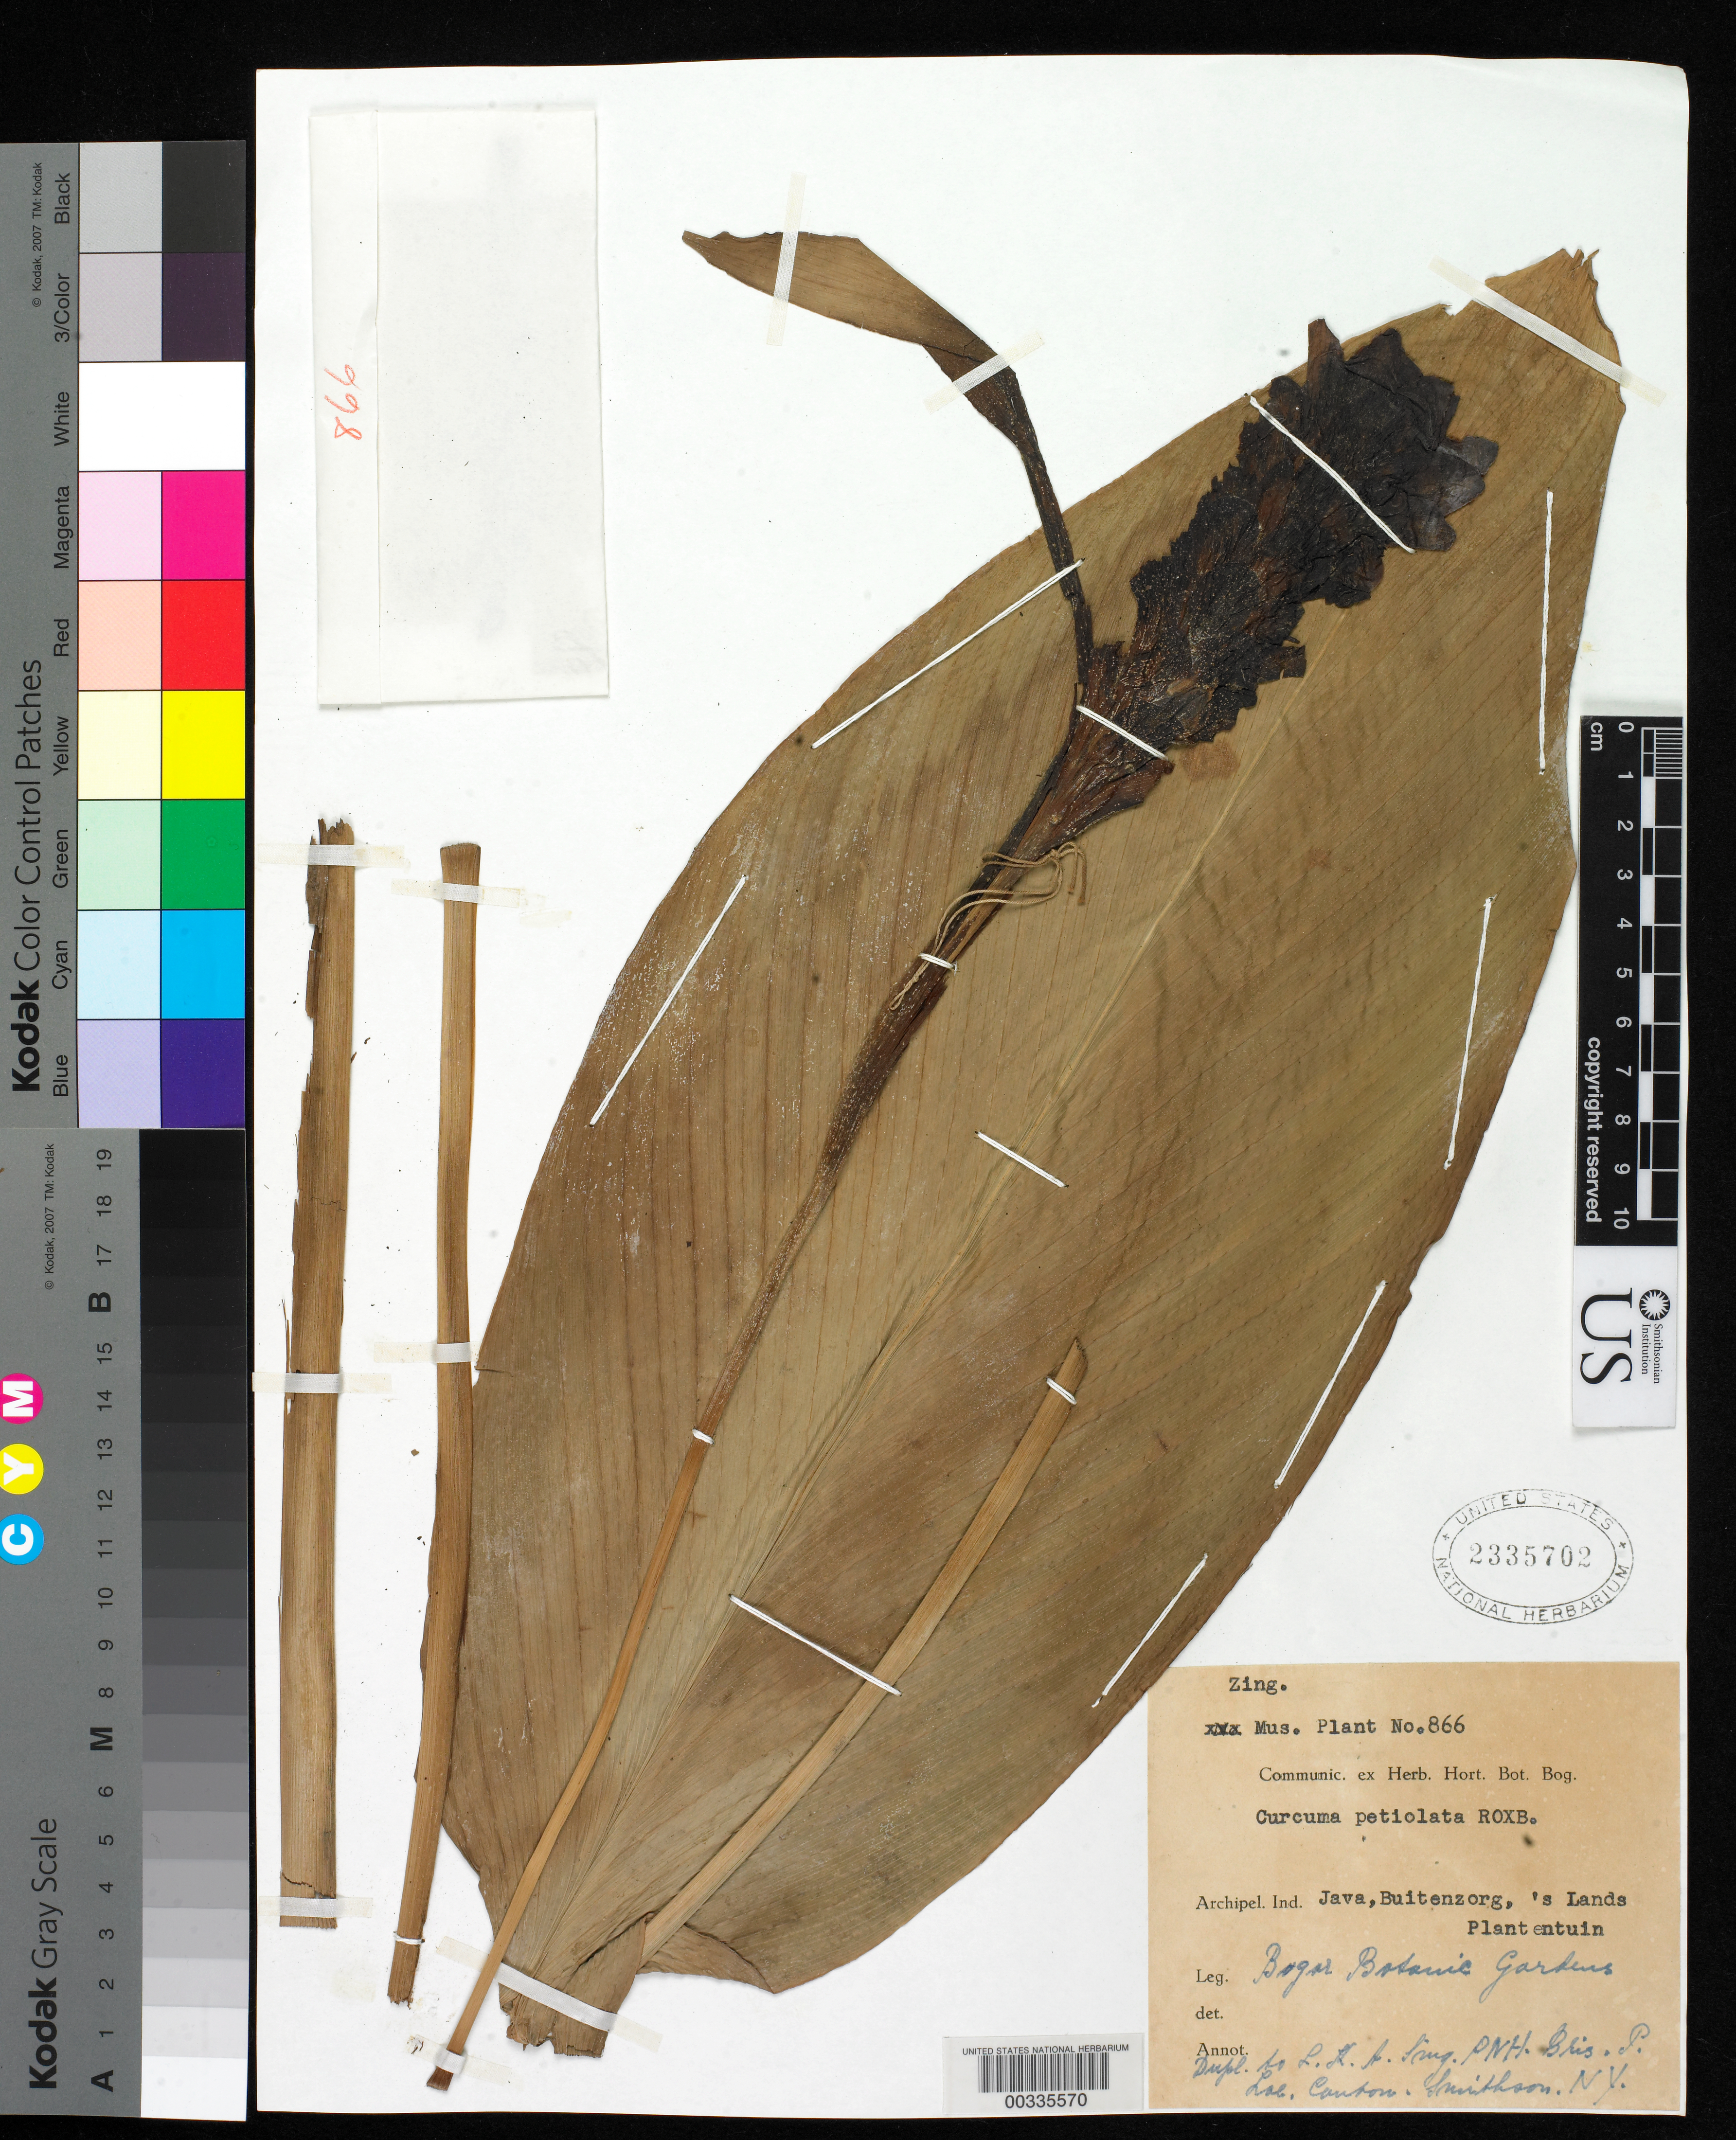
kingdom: Plantae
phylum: Tracheophyta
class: Liliopsida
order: Zingiberales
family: Zingiberaceae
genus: Curcuma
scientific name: Curcuma petiolata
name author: Roxb.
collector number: Mus. Plant # 866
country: Indonesia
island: Java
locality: Buitenzorg, 's lands plantentuin, bogor botanic gardens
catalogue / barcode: US 2335702